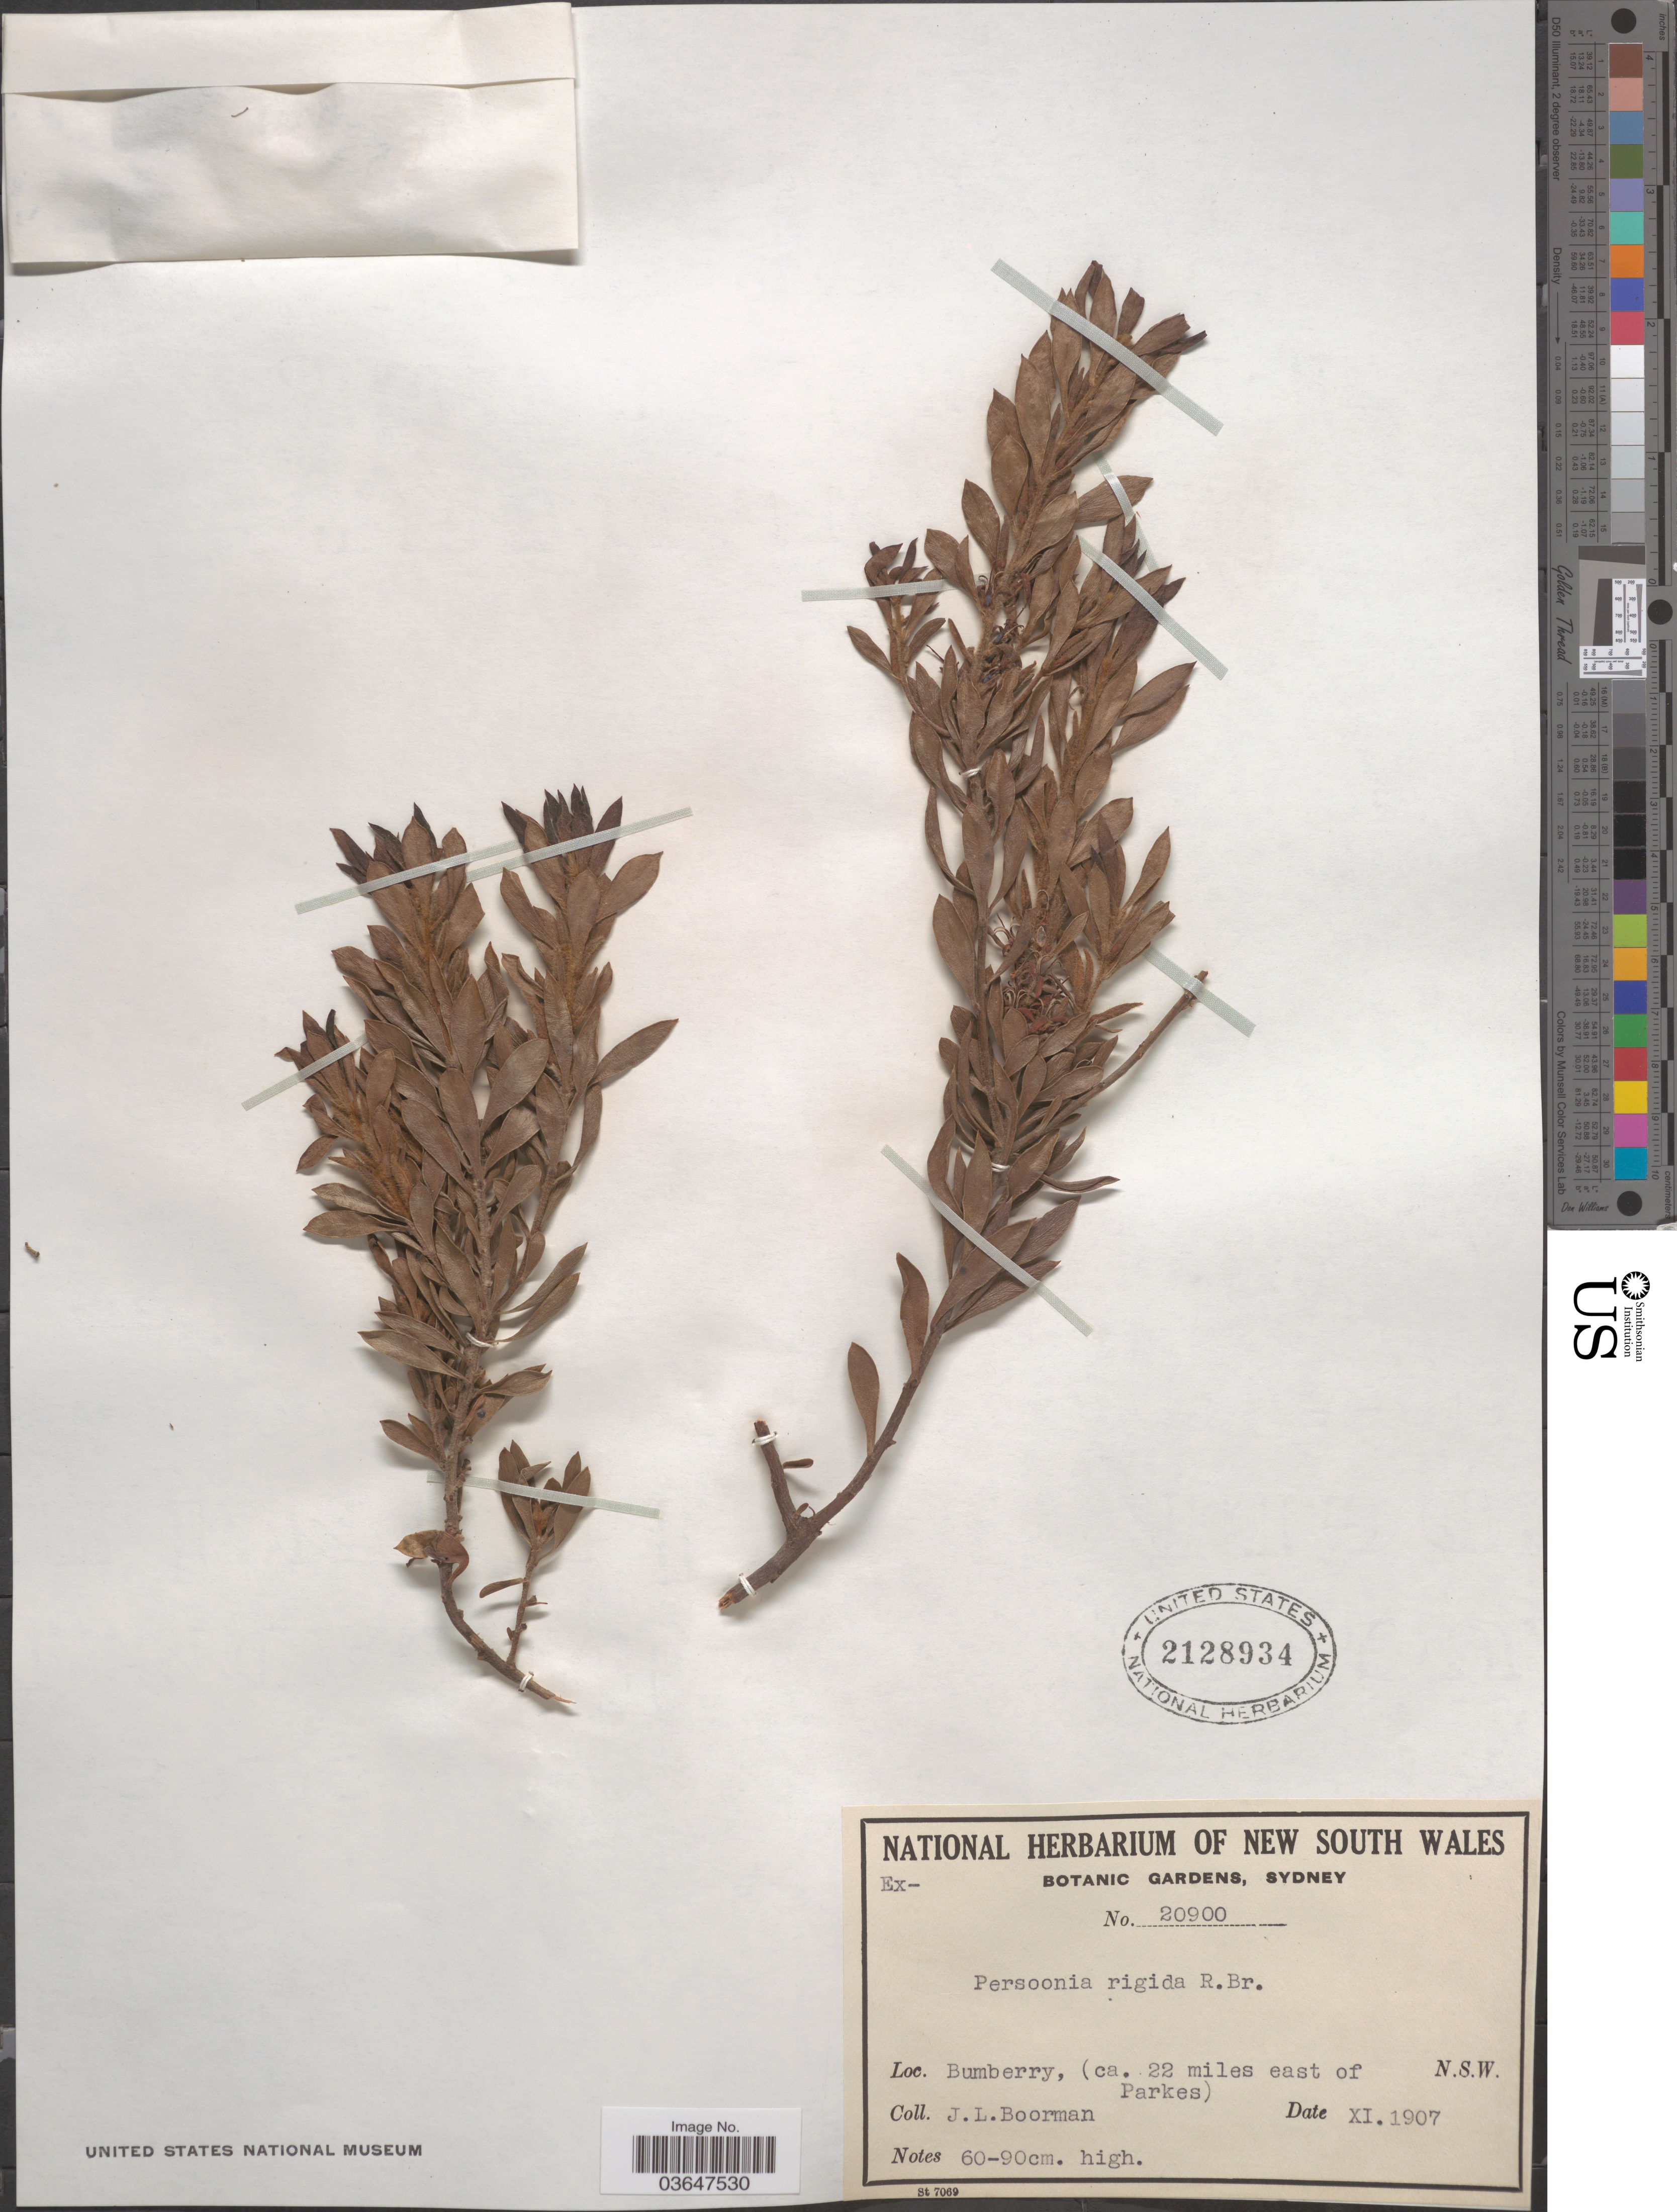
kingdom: Plantae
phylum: Tracheophyta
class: Magnoliopsida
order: Proteales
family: Proteaceae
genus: Persoonia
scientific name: Persoonia rigida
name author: R. Br.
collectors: J. Boorman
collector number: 20900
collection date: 1907-11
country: Australia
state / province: New South Wales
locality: Bumberry, (ca. 22 miles east of Parkes).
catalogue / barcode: US 2128934